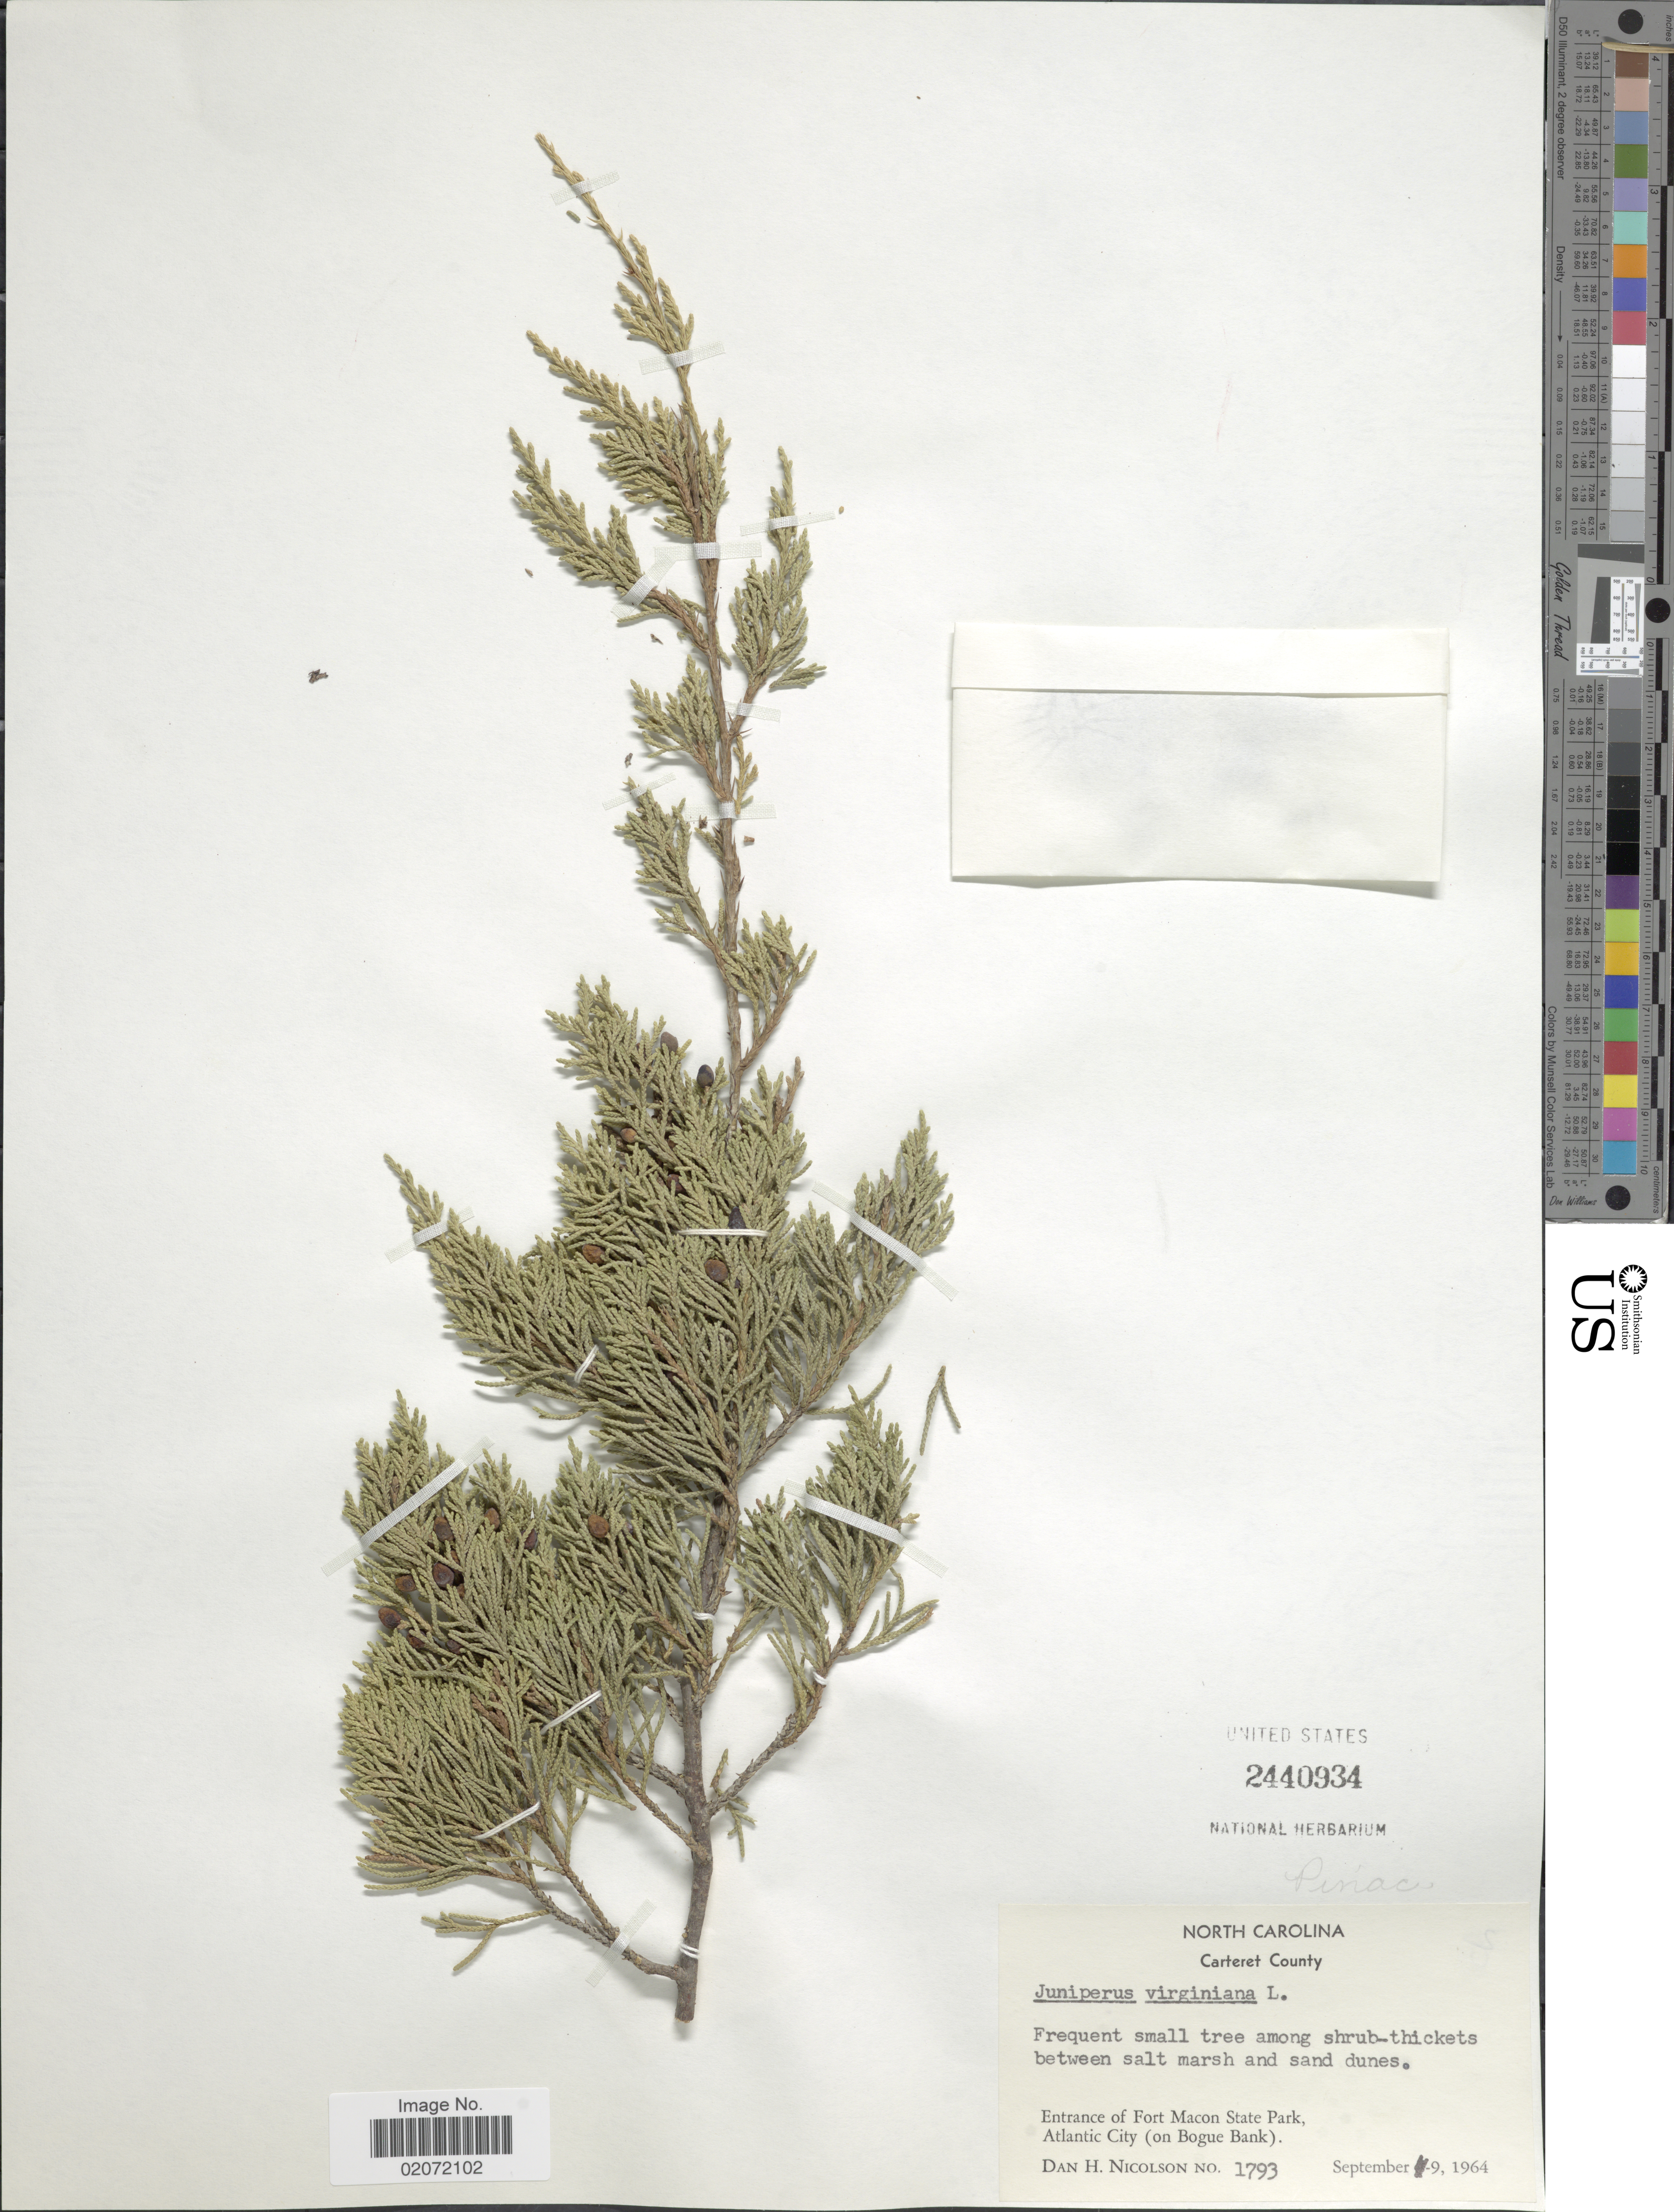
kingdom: Plantae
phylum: Tracheophyta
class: Pinopsida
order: Pinales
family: Cupressaceae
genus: Juniperus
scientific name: Juniperus virginiana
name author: L.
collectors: D. H. Nicolson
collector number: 1793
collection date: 1964-09-09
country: United States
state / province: North Carolina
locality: North Carolina. Carteret county. Entrance of Fort Macon State Park. Atlantic City (On Boqgue bank).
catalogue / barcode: US 2440934